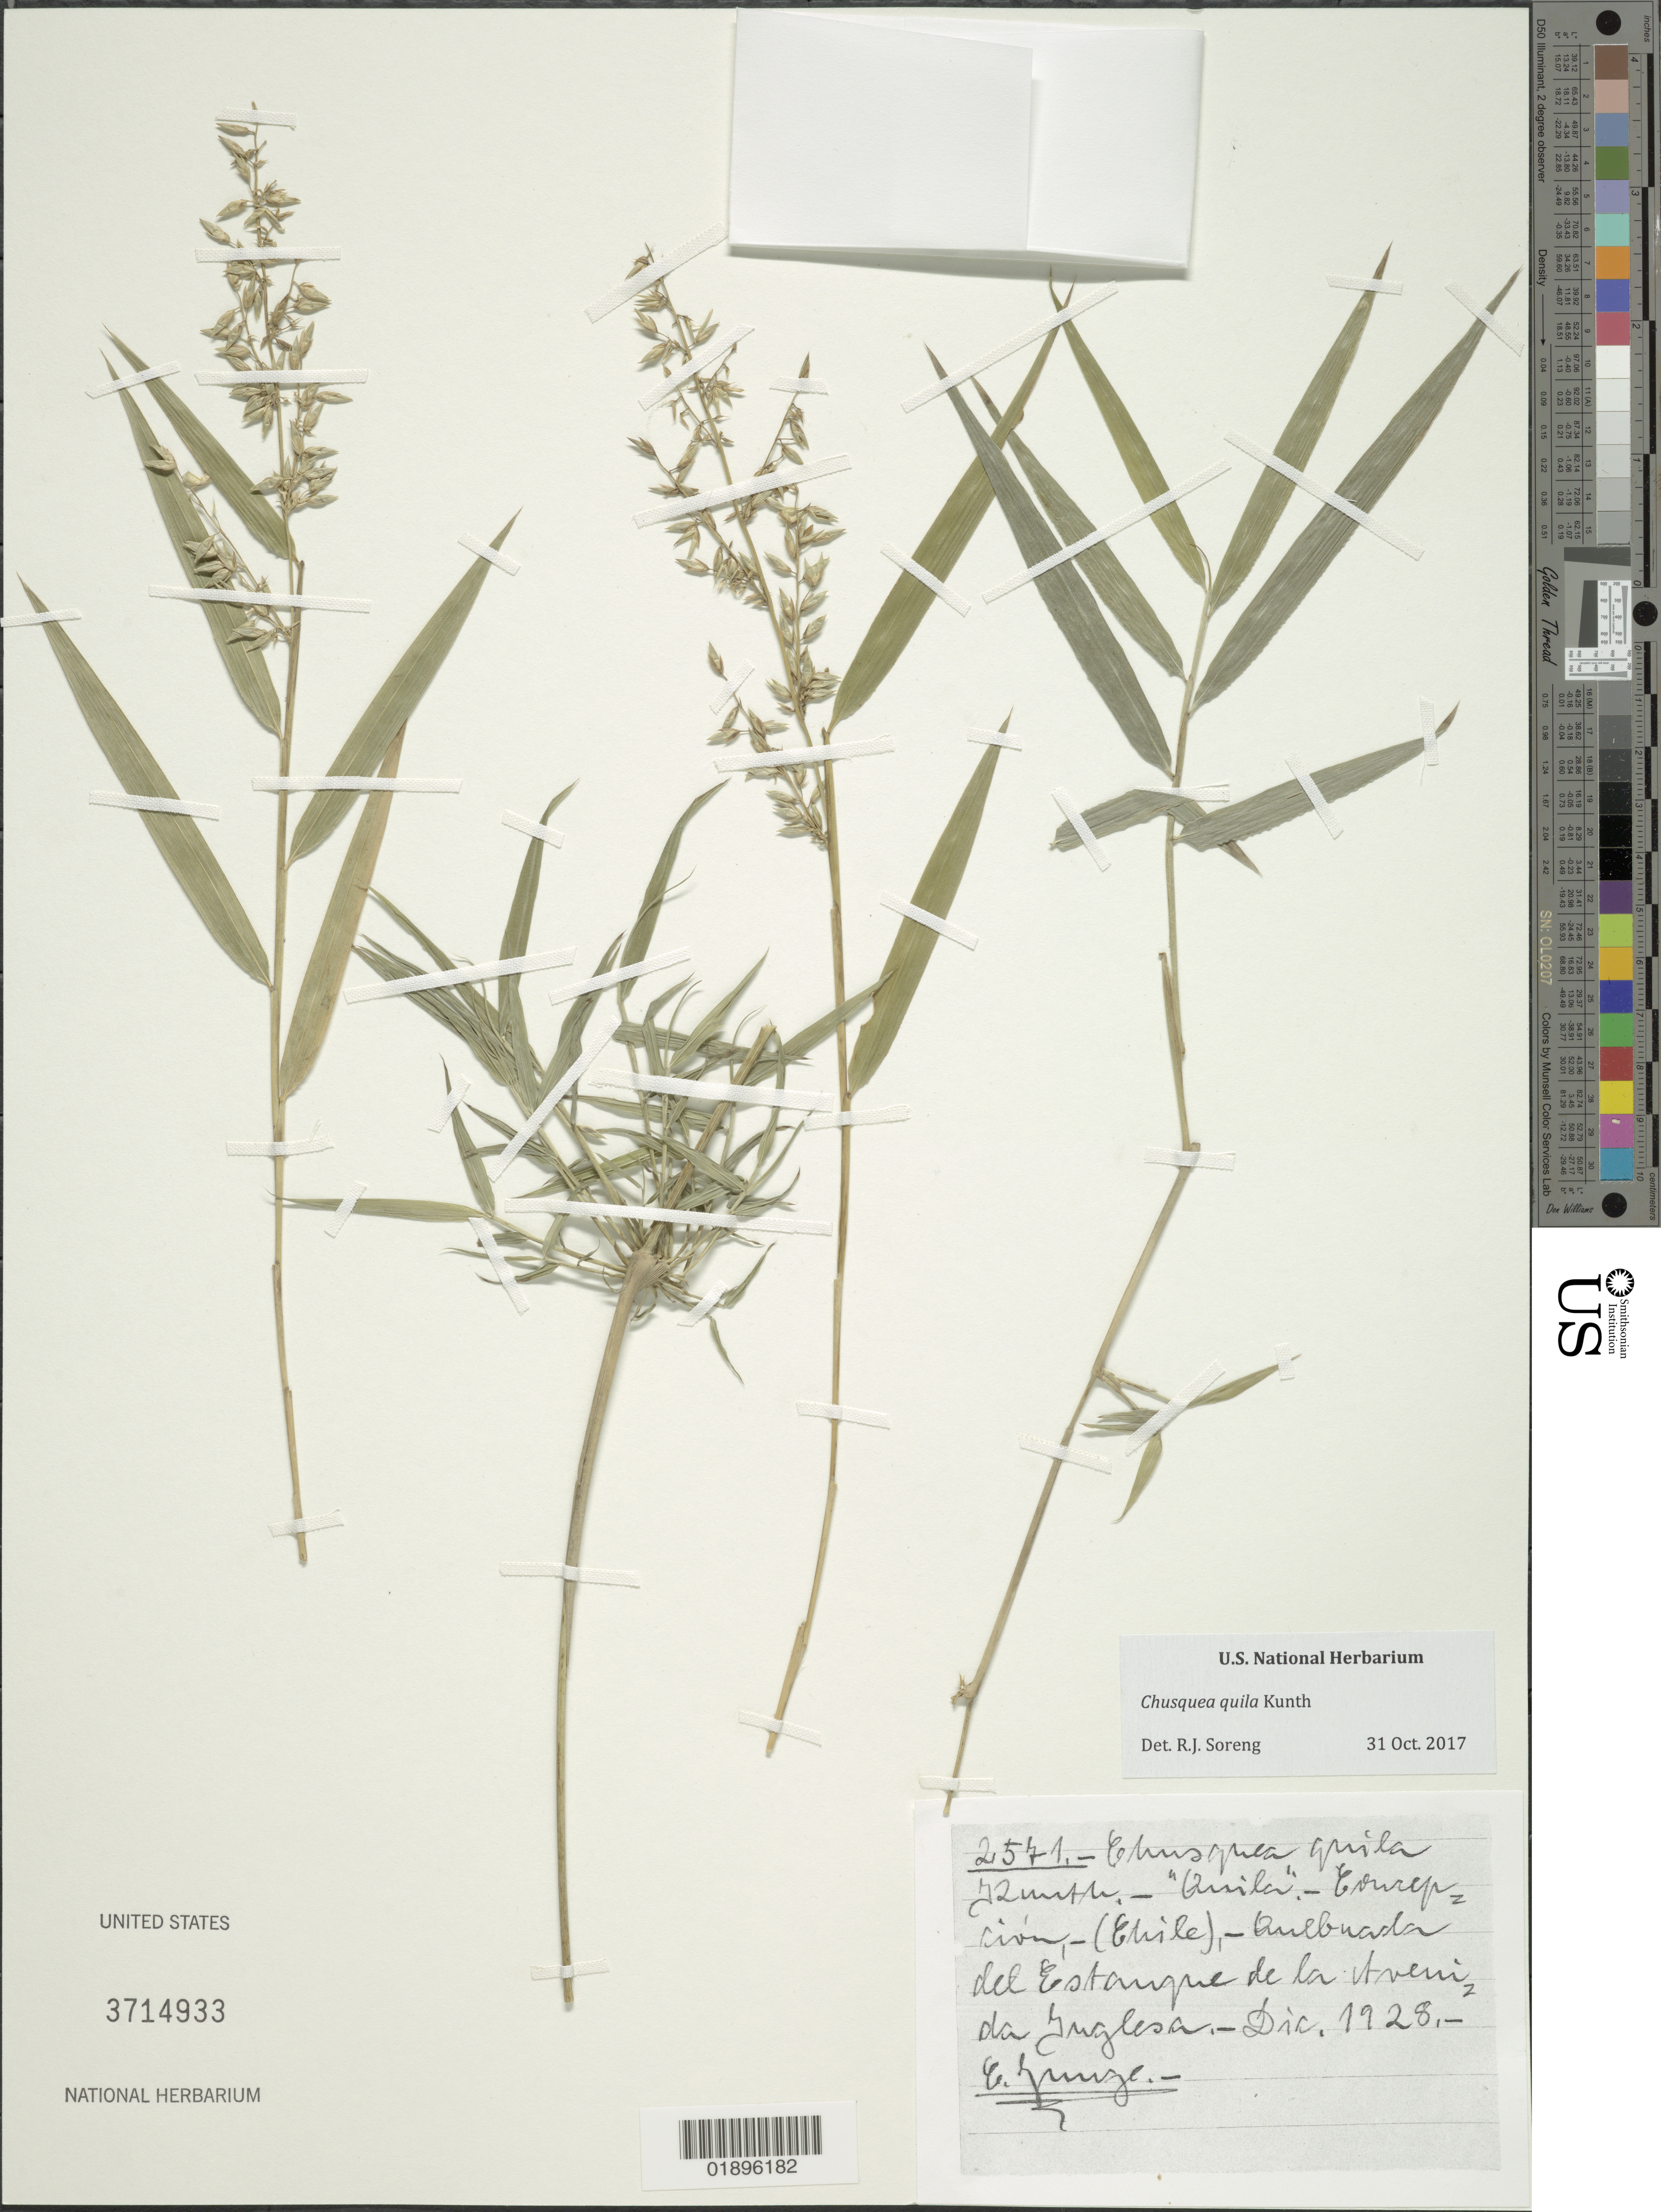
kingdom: Plantae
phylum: Tracheophyta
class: Liliopsida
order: Poales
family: Poaceae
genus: Chusquea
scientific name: Chusquea quila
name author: Kunth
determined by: Soreng, Robert J., Research Associate (BOT), Smithsonian Institution - National Museum of Natural History (UNITED STATES)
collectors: C. Junge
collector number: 2571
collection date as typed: Dec 1928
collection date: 1928-12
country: Chile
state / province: Región Metropolitana (RM)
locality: Quebrada del Estranque de la .....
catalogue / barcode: US 3714933